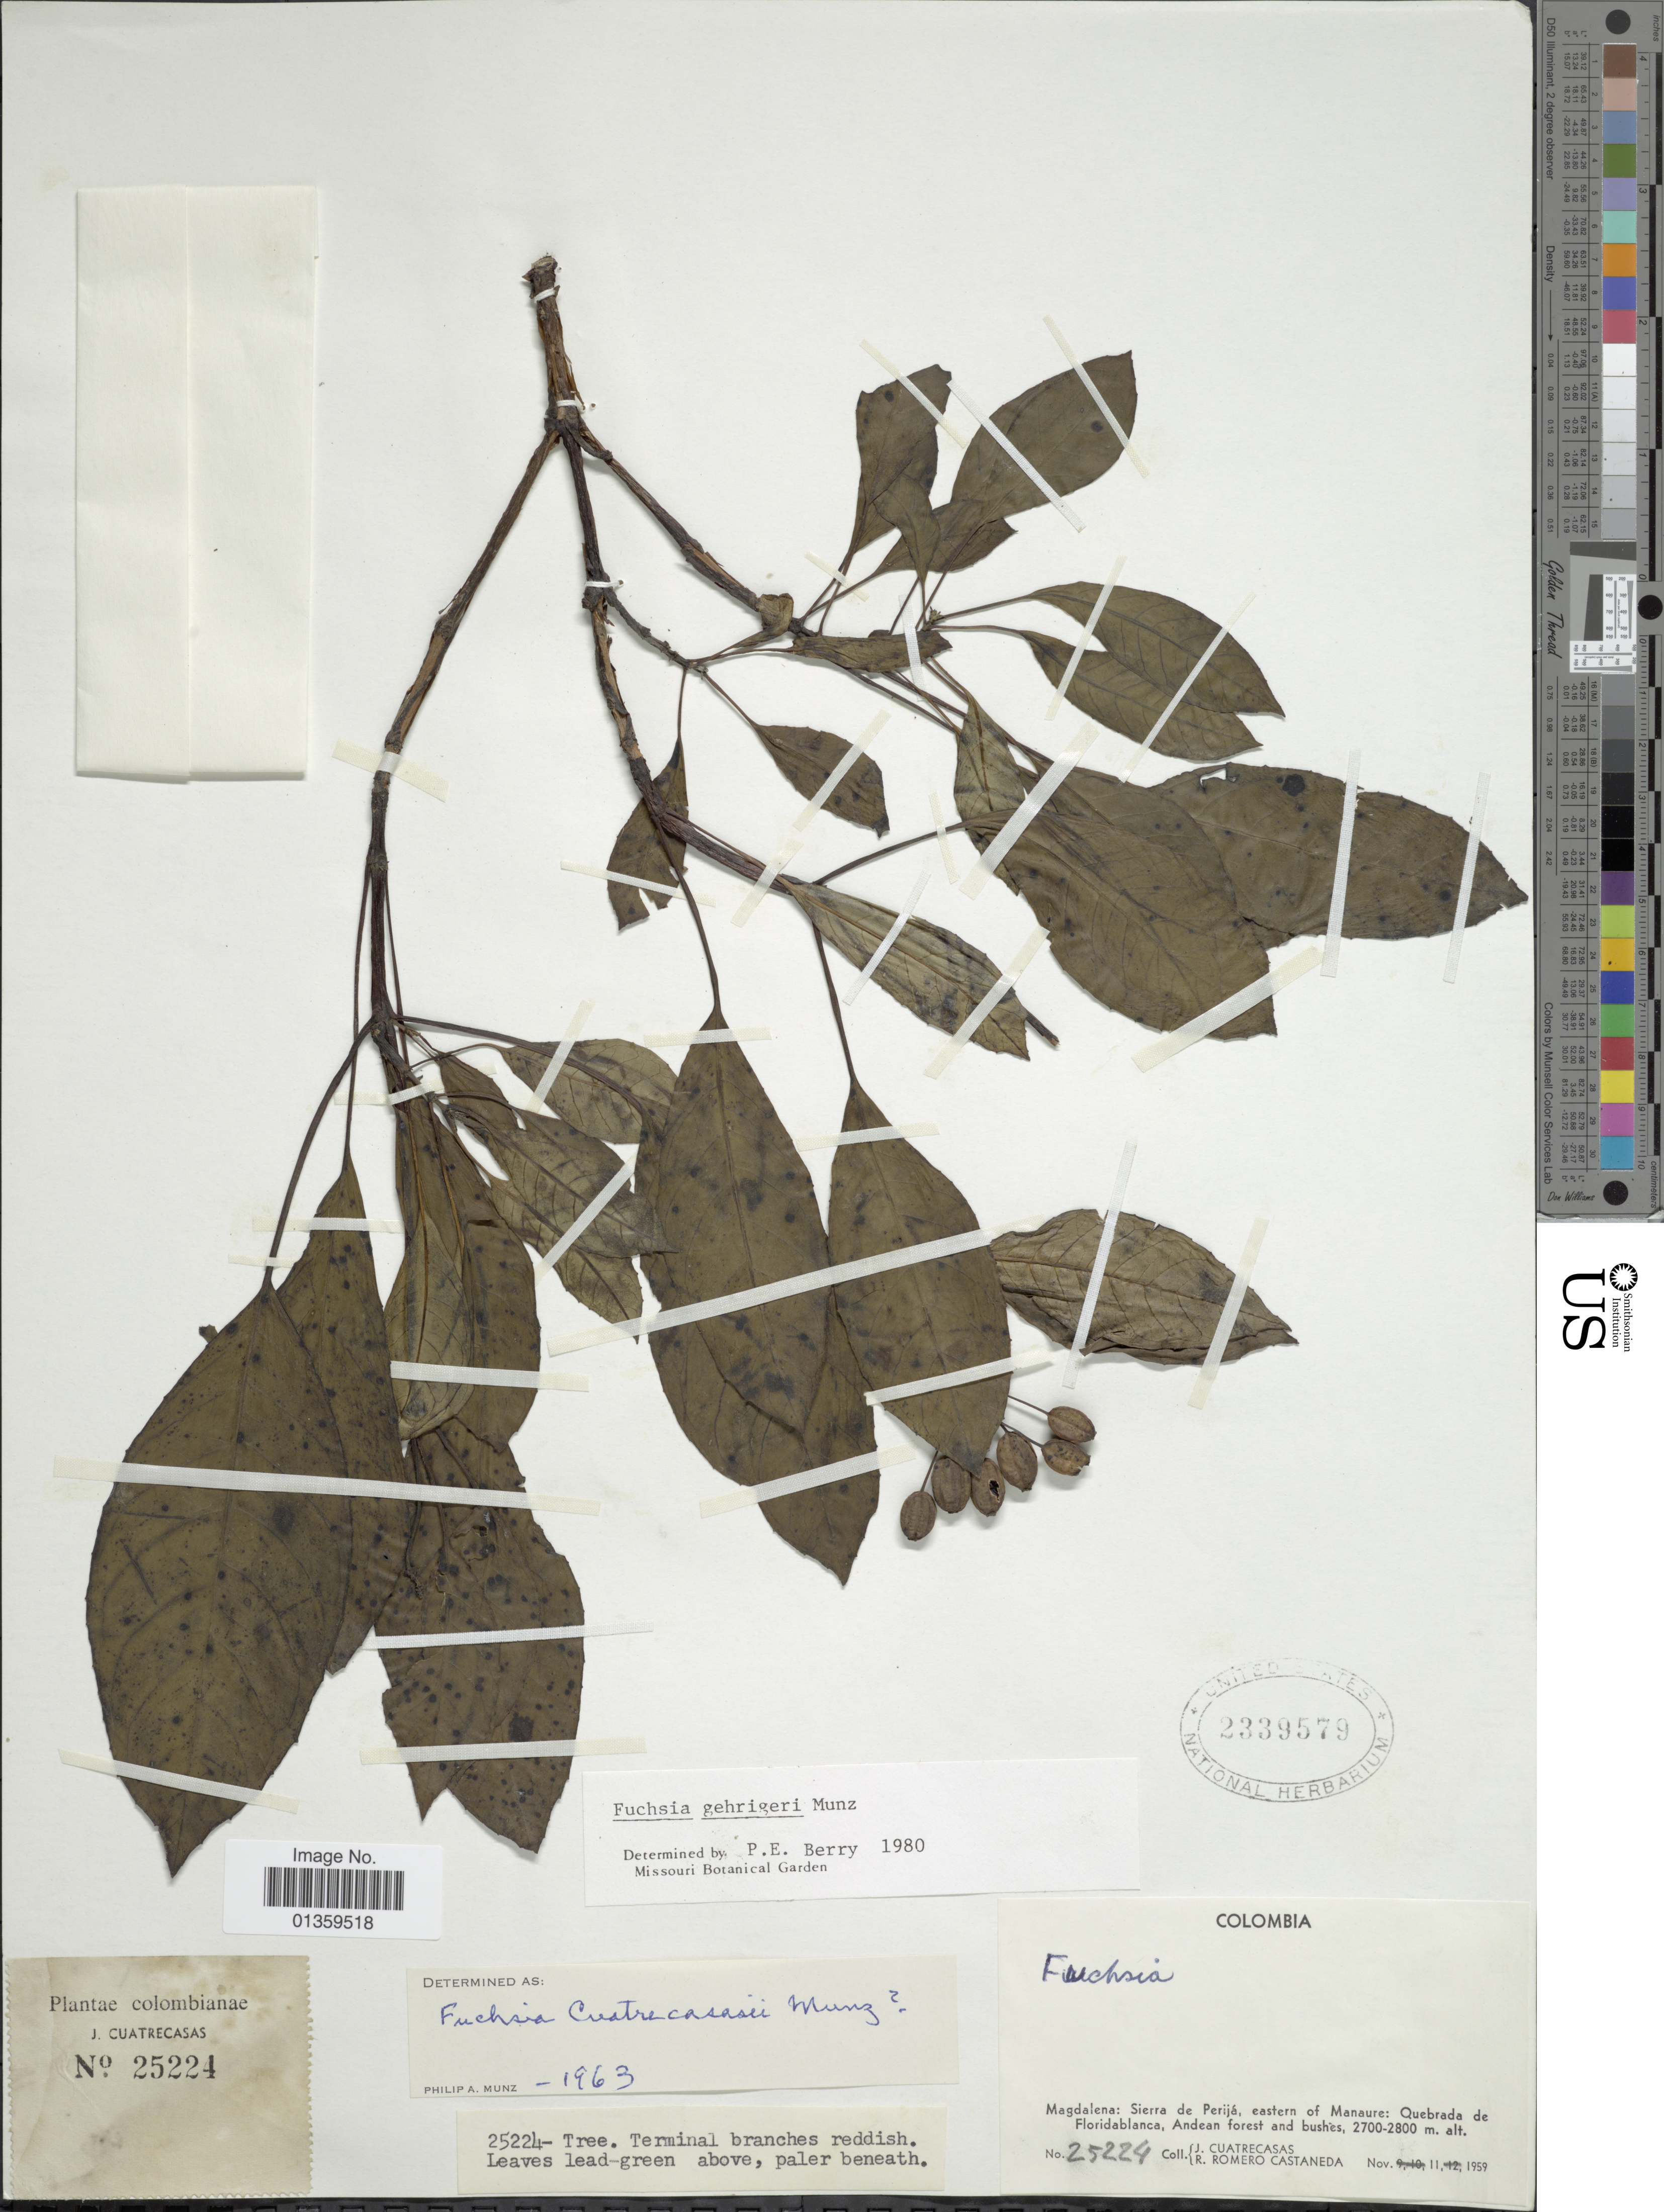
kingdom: Plantae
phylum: Tracheophyta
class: Magnoliopsida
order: Myrtales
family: Onagraceae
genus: Fuchsia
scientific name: Fuchsia gehrigeri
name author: Munz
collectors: J. Cuatrecasas & R. Romero Castañeda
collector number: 25224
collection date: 1959-11-11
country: Colombia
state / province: Magdalena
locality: Sierra de Perijá, eastern of Manaure: Quebrada de Floridablanca, Andean forest bushes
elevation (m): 2700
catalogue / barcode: US 2339579